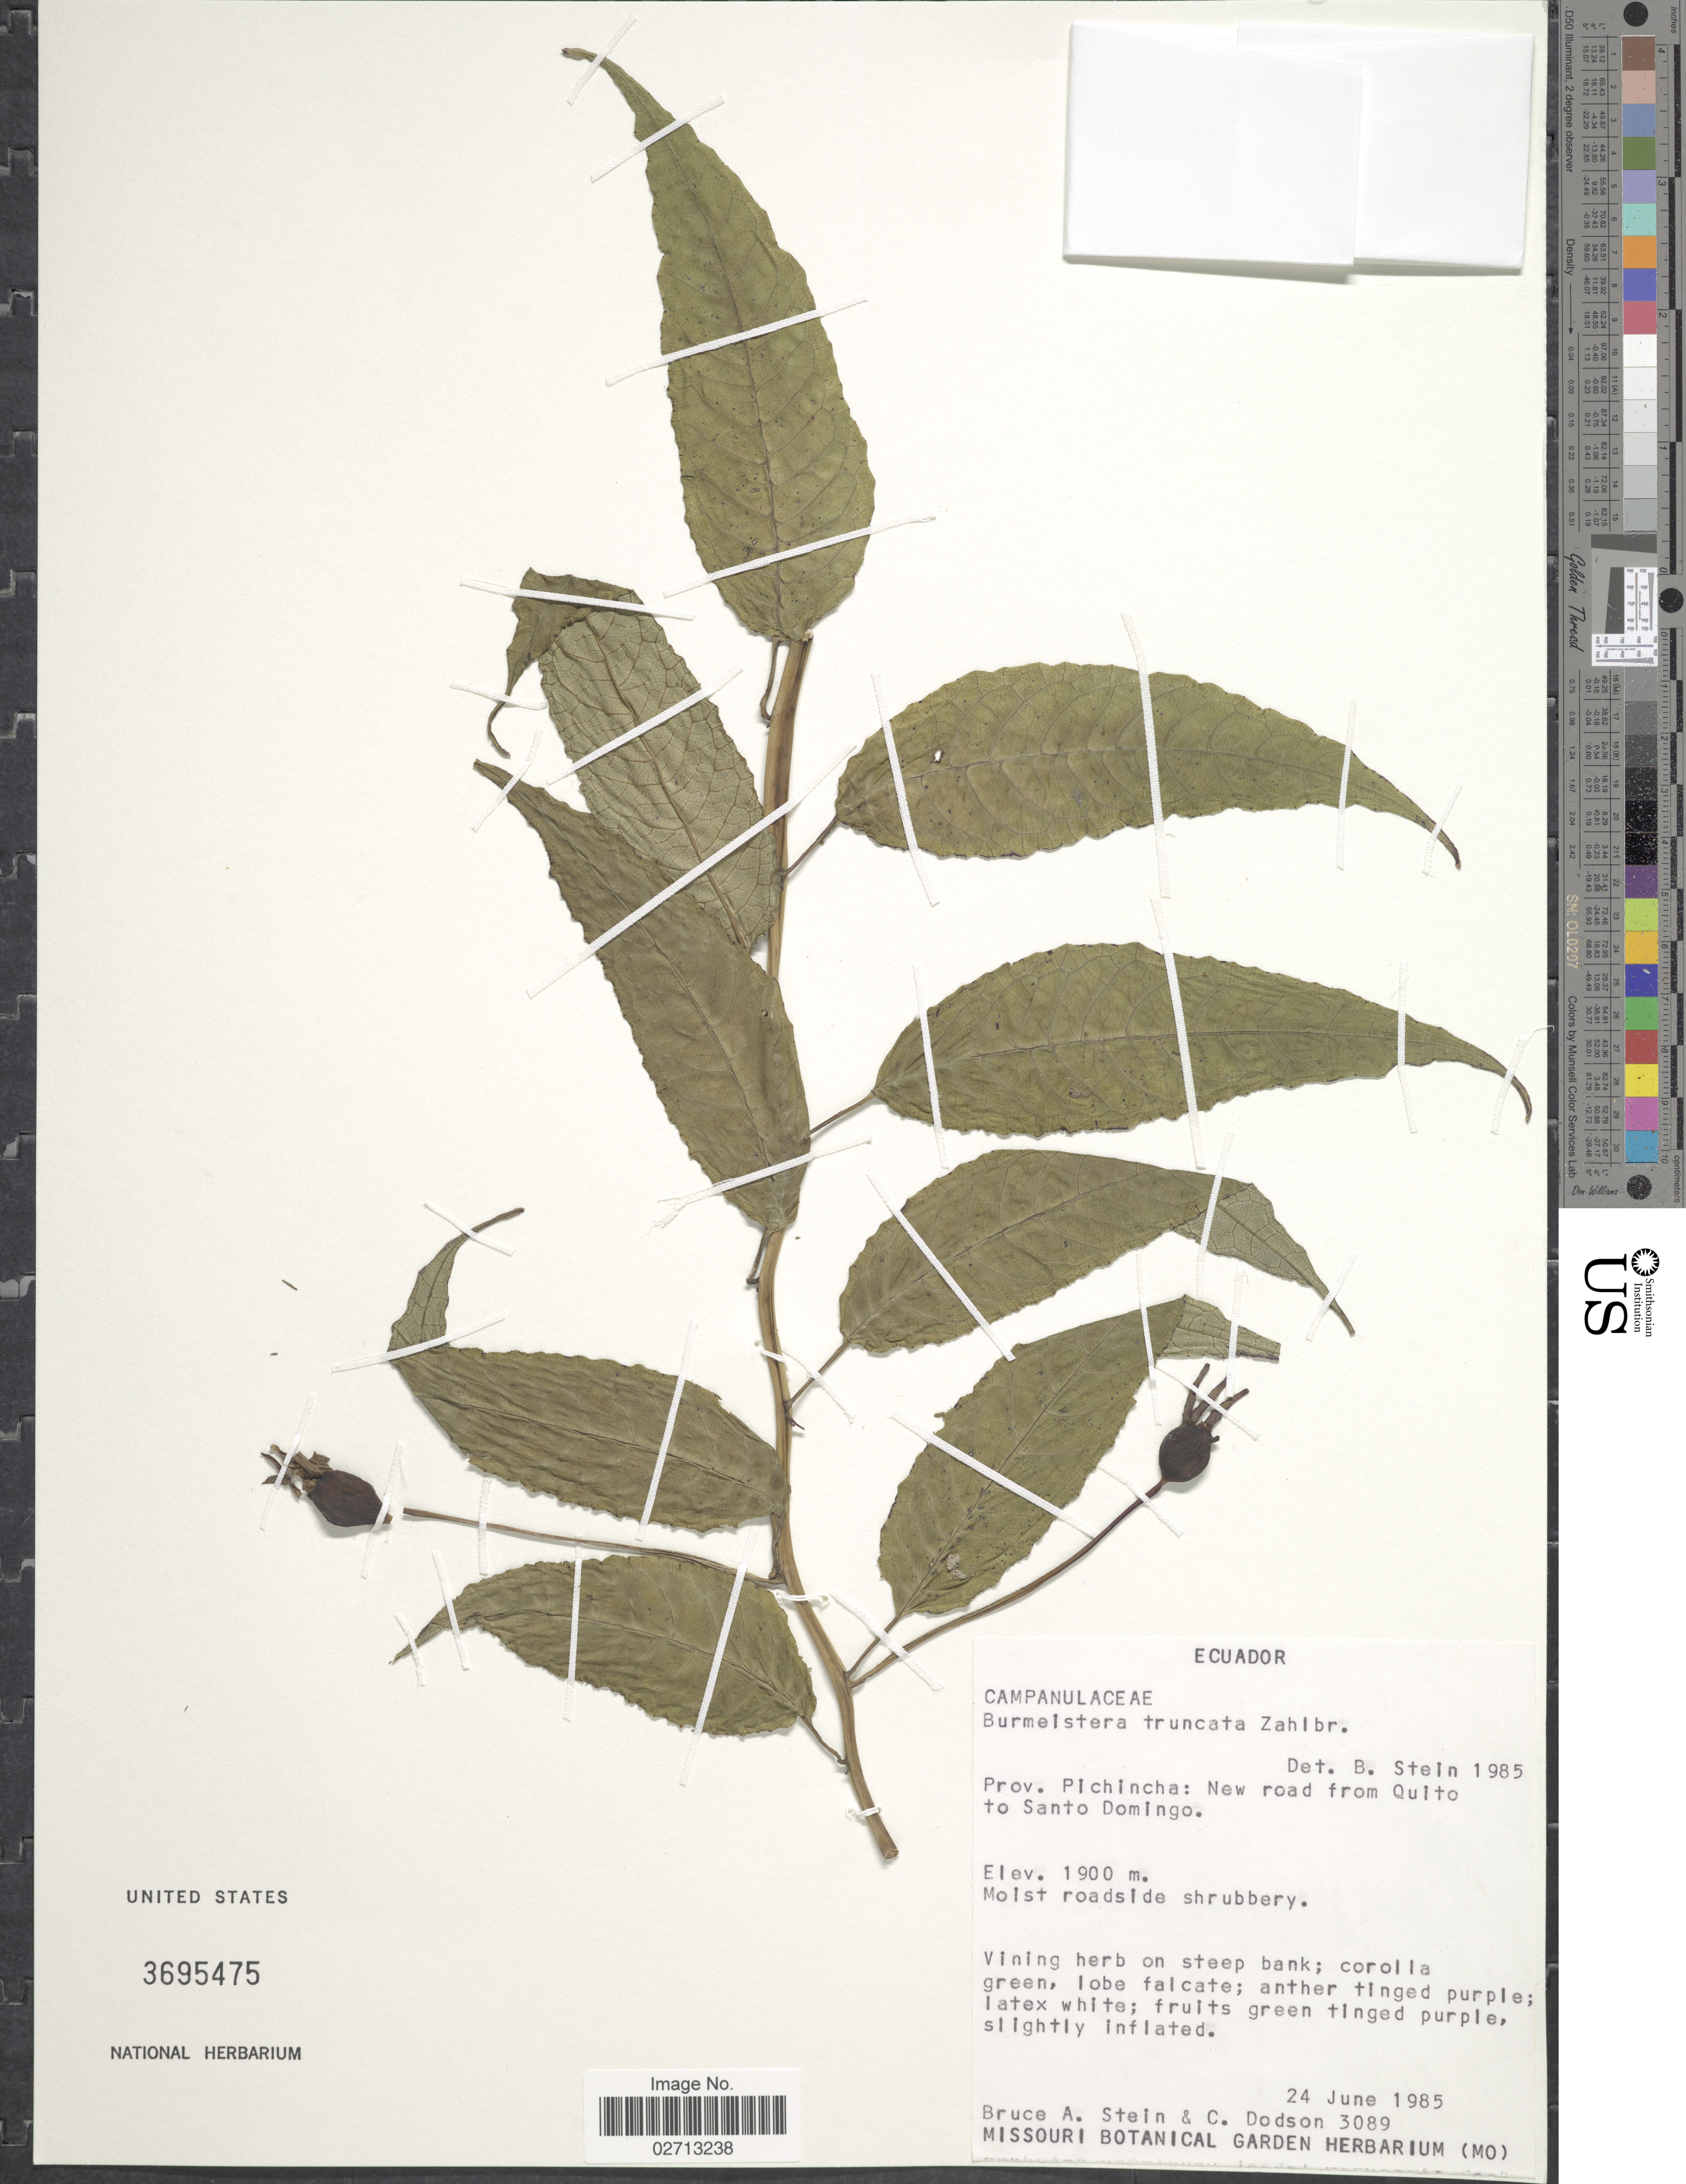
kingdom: Plantae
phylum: Tracheophyta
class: Magnoliopsida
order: Asterales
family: Campanulaceae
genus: Burmeistera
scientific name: Burmeistera truncata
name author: Zahlbr.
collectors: B. A. Stein & C. Dodson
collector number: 3089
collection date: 1985-06-24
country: Ecuador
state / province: Pichincha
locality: New road from Quito to Santo Domingo.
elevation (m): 1900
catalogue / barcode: US 3695475